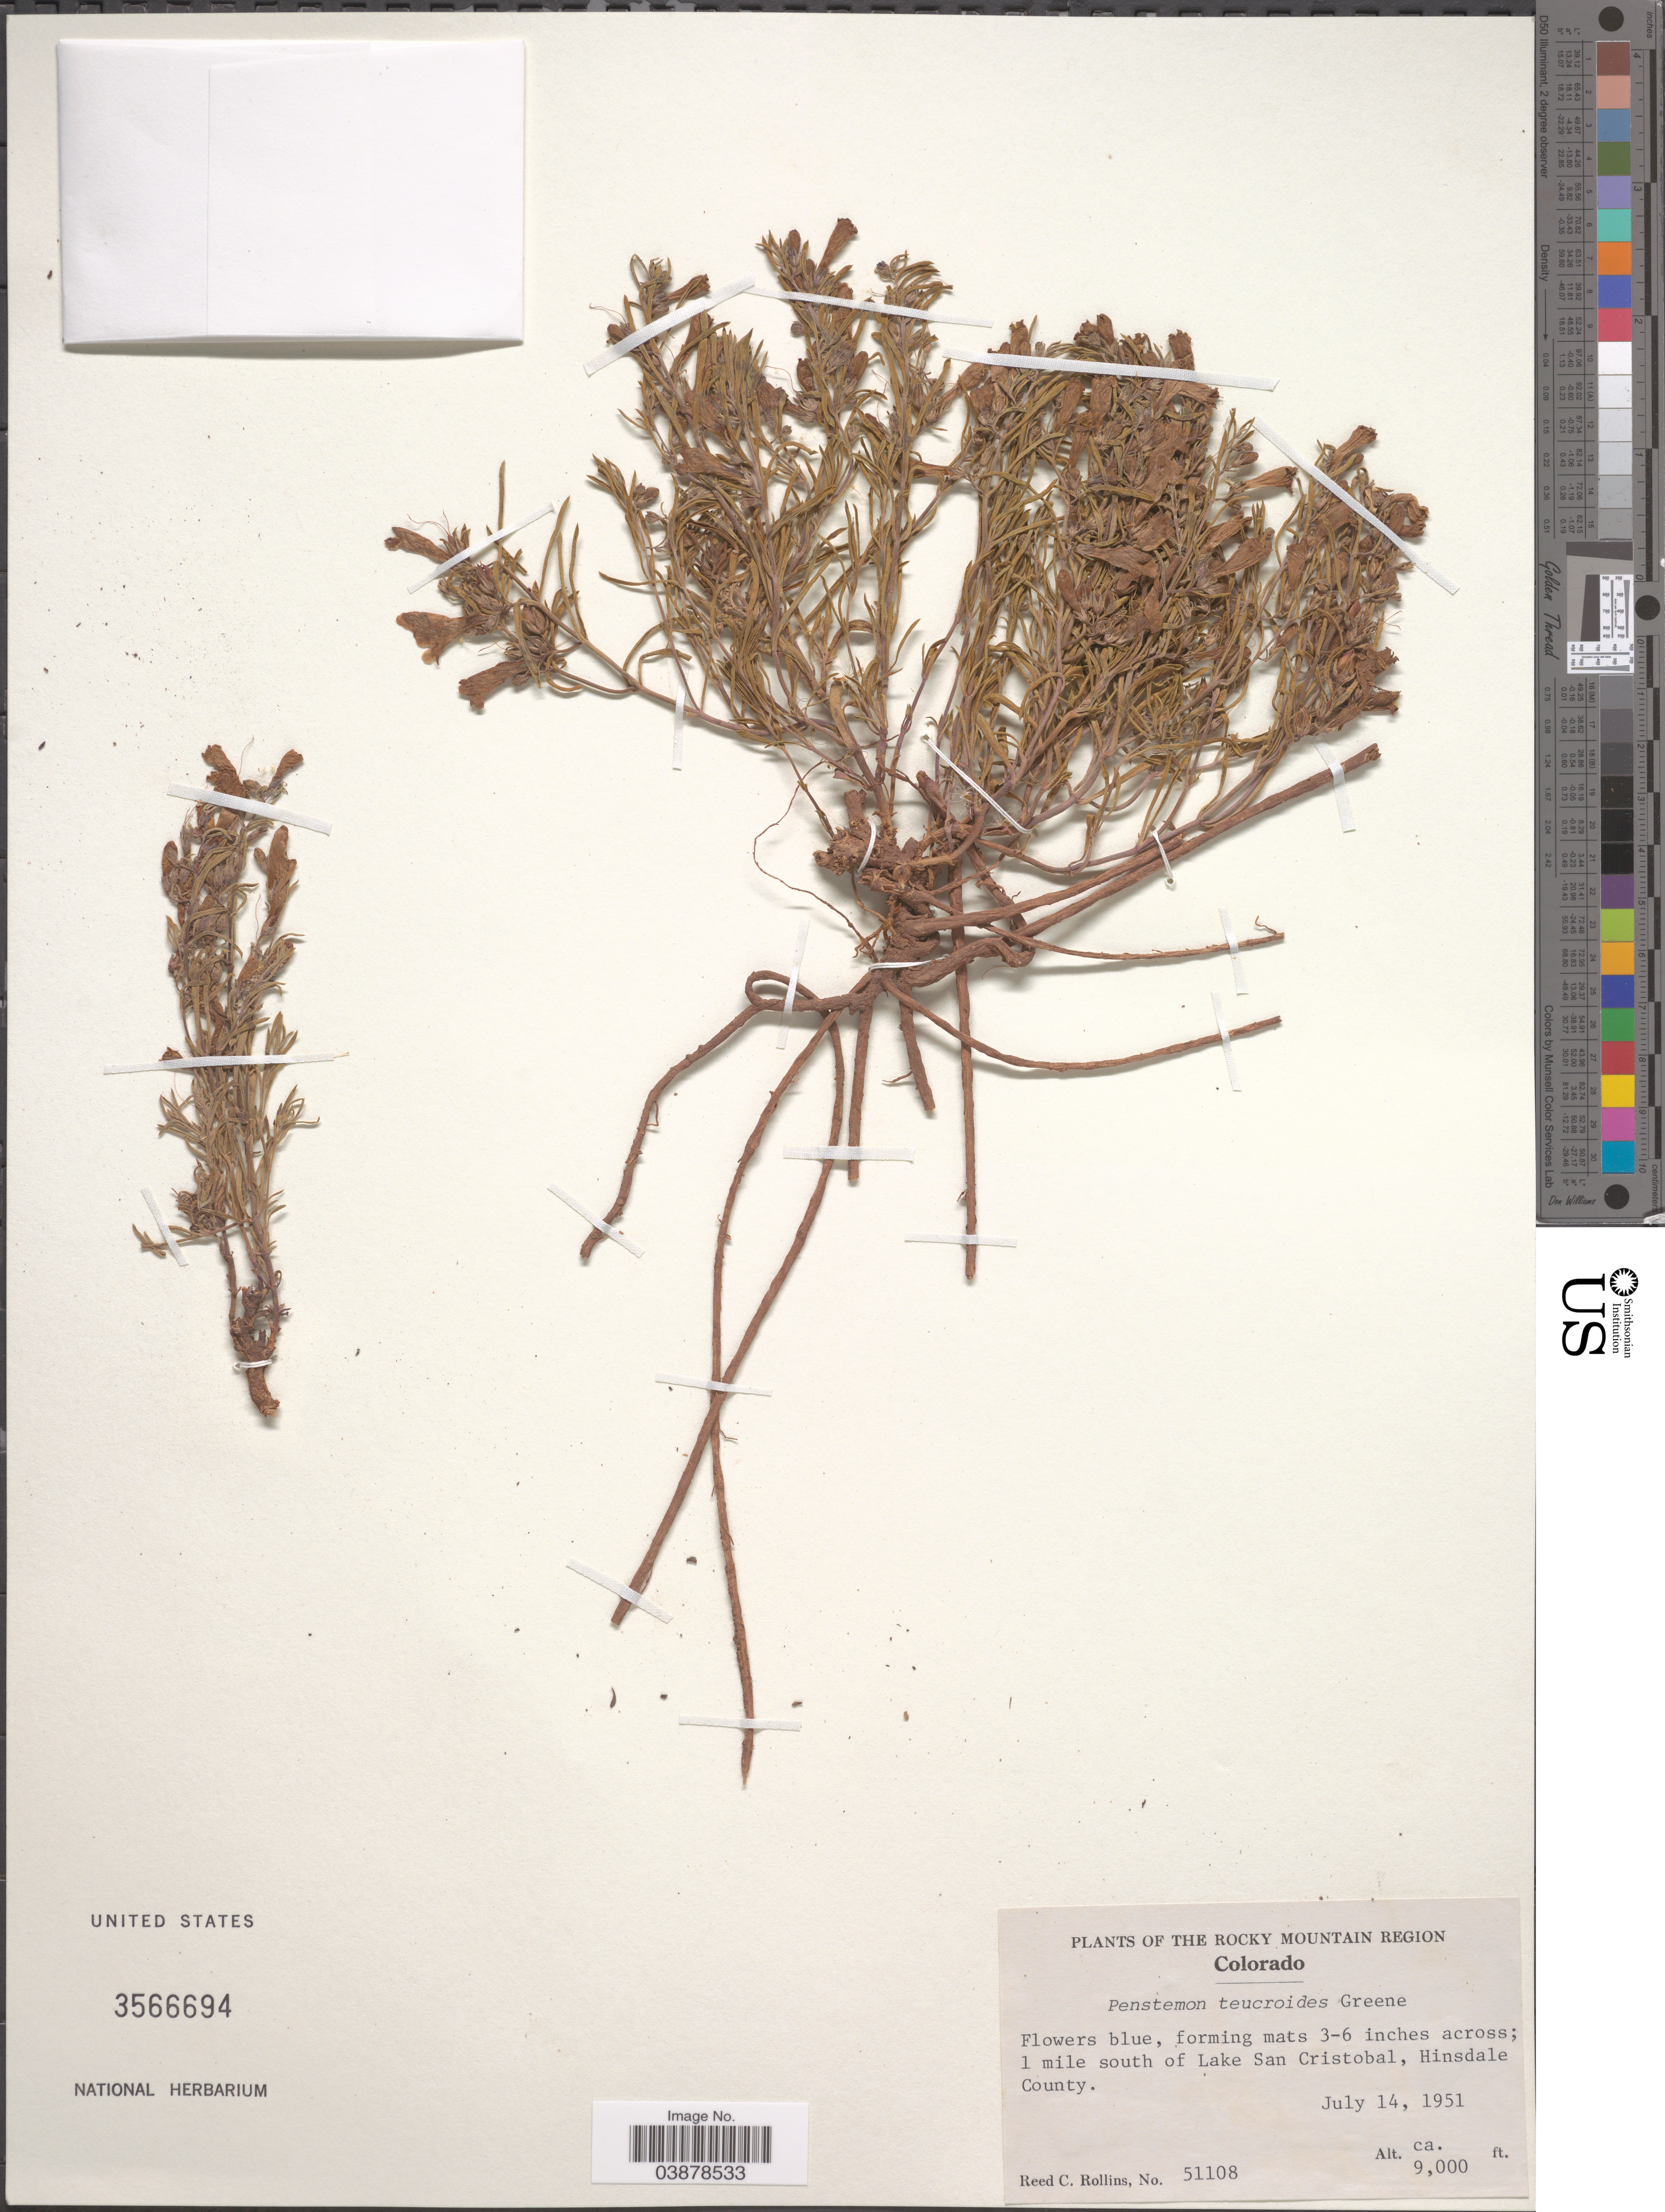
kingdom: Plantae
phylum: Tracheophyta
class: Magnoliopsida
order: Lamiales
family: Plantaginaceae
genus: Penstemon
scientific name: Penstemon teucrioides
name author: Greene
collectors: R. C. Rollins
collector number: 51108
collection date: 1951-07-14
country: United States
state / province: Colorado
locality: The Rocky Mountain Region. 1 mile south of Lake San Cristobal, Hinsdale County.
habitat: a mile south of lake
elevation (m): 2743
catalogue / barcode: US 3566694